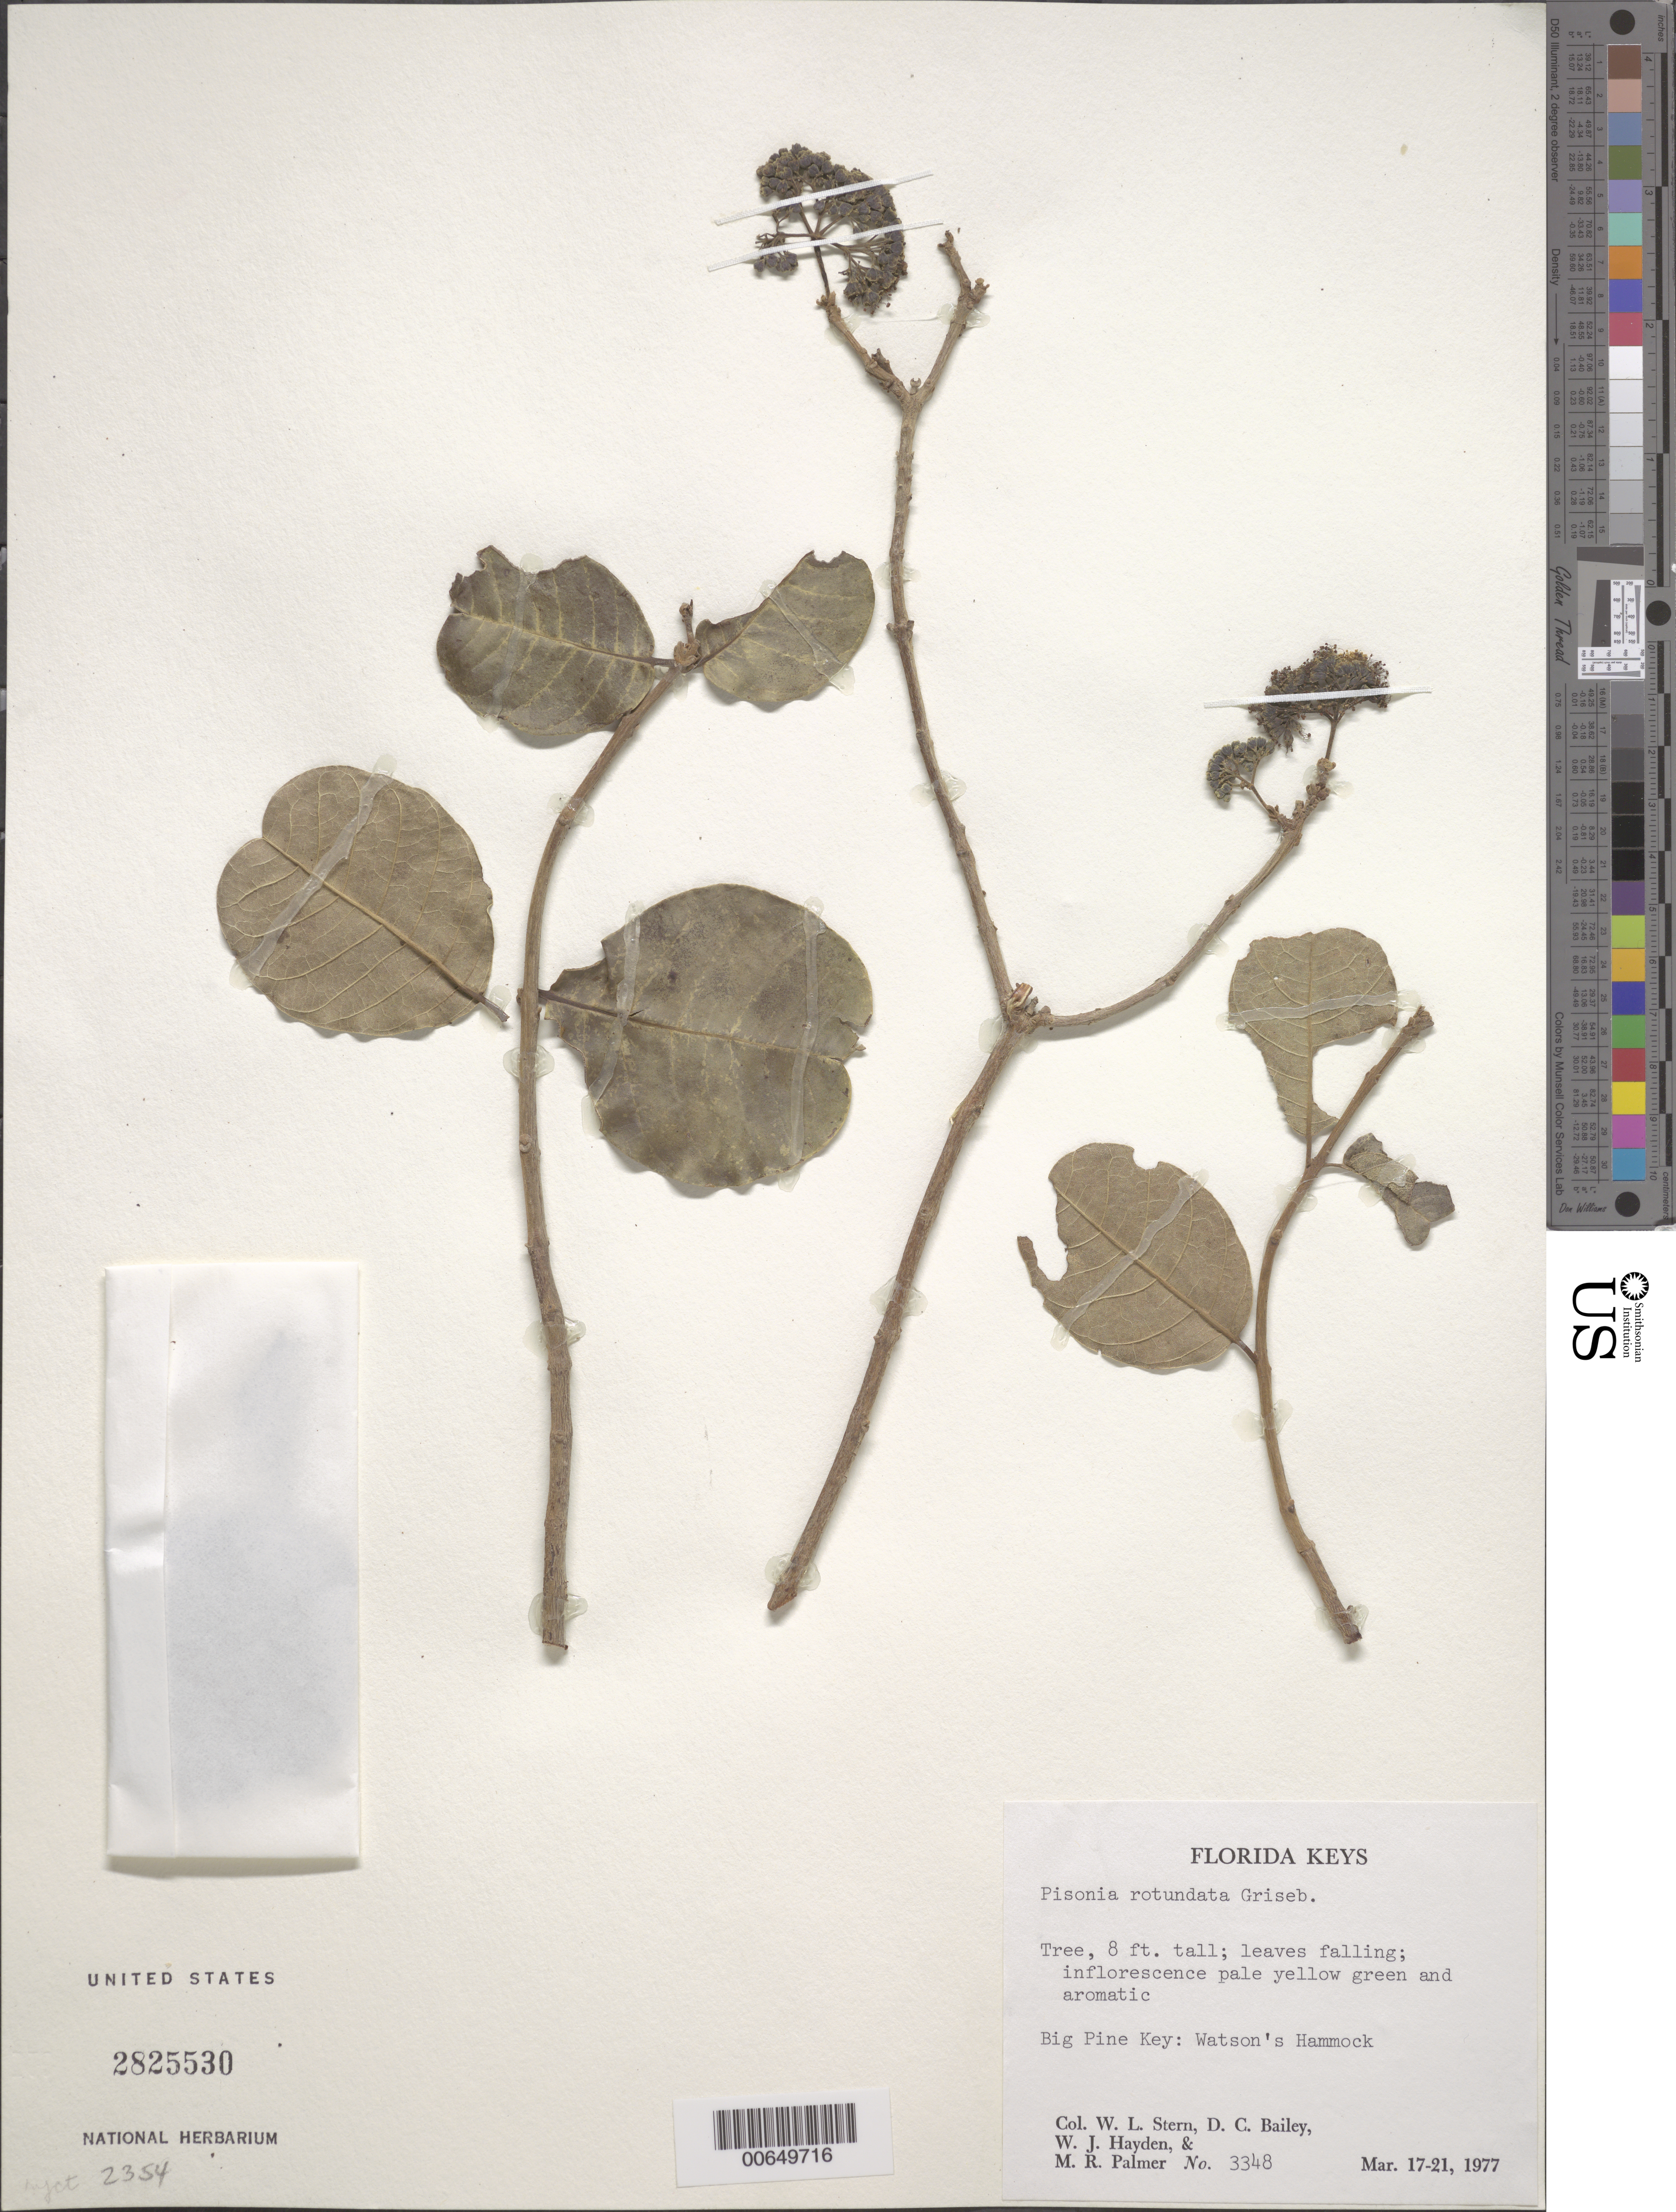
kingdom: Plantae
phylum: Tracheophyta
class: Magnoliopsida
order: Caryophyllales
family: Nyctaginaceae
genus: Pisonia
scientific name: Pisonia rotundata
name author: Griseb.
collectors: W. L. Stern, D. C. Bailey, W. Hayden & M. R. Palmer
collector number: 3348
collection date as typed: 17 Mar 1977 to 21 Mar 1977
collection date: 1977-03-17/1977-03-21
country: United States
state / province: Florida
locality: Big Pine Key; Watson's Hammock.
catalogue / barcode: US 2825530